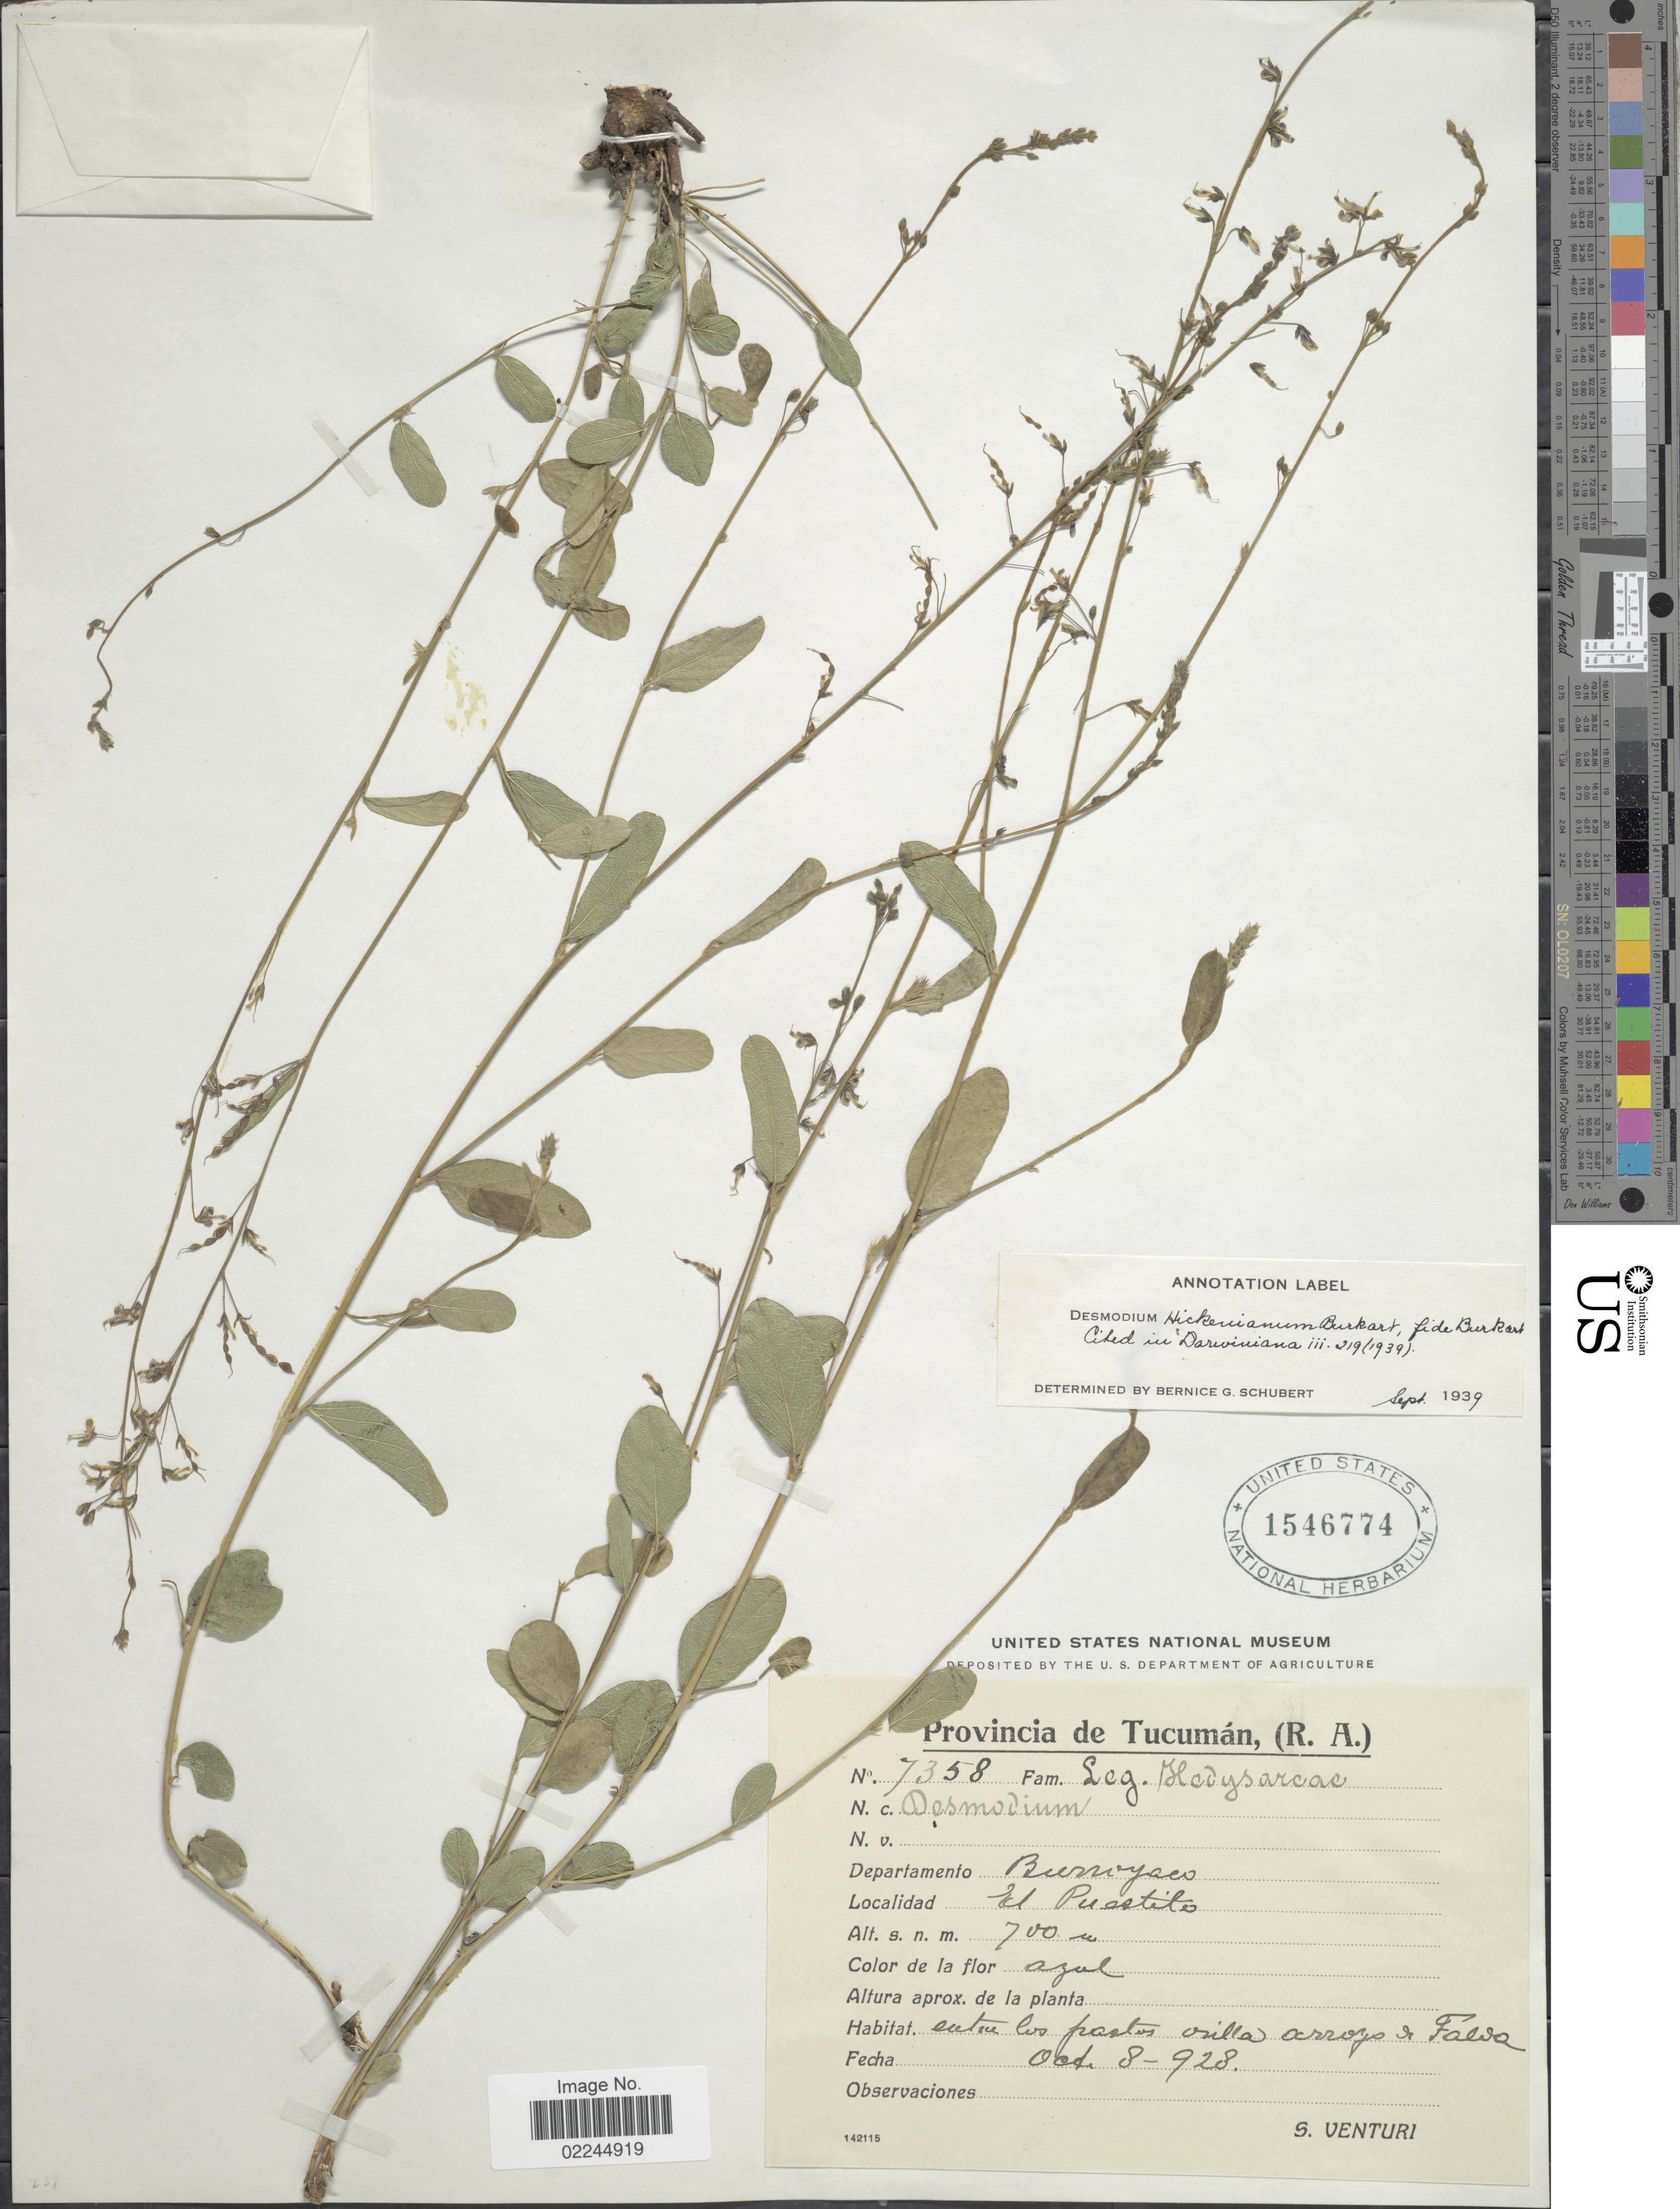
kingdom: Plantae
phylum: Tracheophyta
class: Magnoliopsida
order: Fabales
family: Fabaceae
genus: Desmodium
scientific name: Desmodium hickenianum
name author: Burkart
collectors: S. Venturi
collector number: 7358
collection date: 1928-10-08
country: Argentina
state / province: Tucuman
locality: Depatamento Burroyaco, El Puestilo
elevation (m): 700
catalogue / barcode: US 1546774